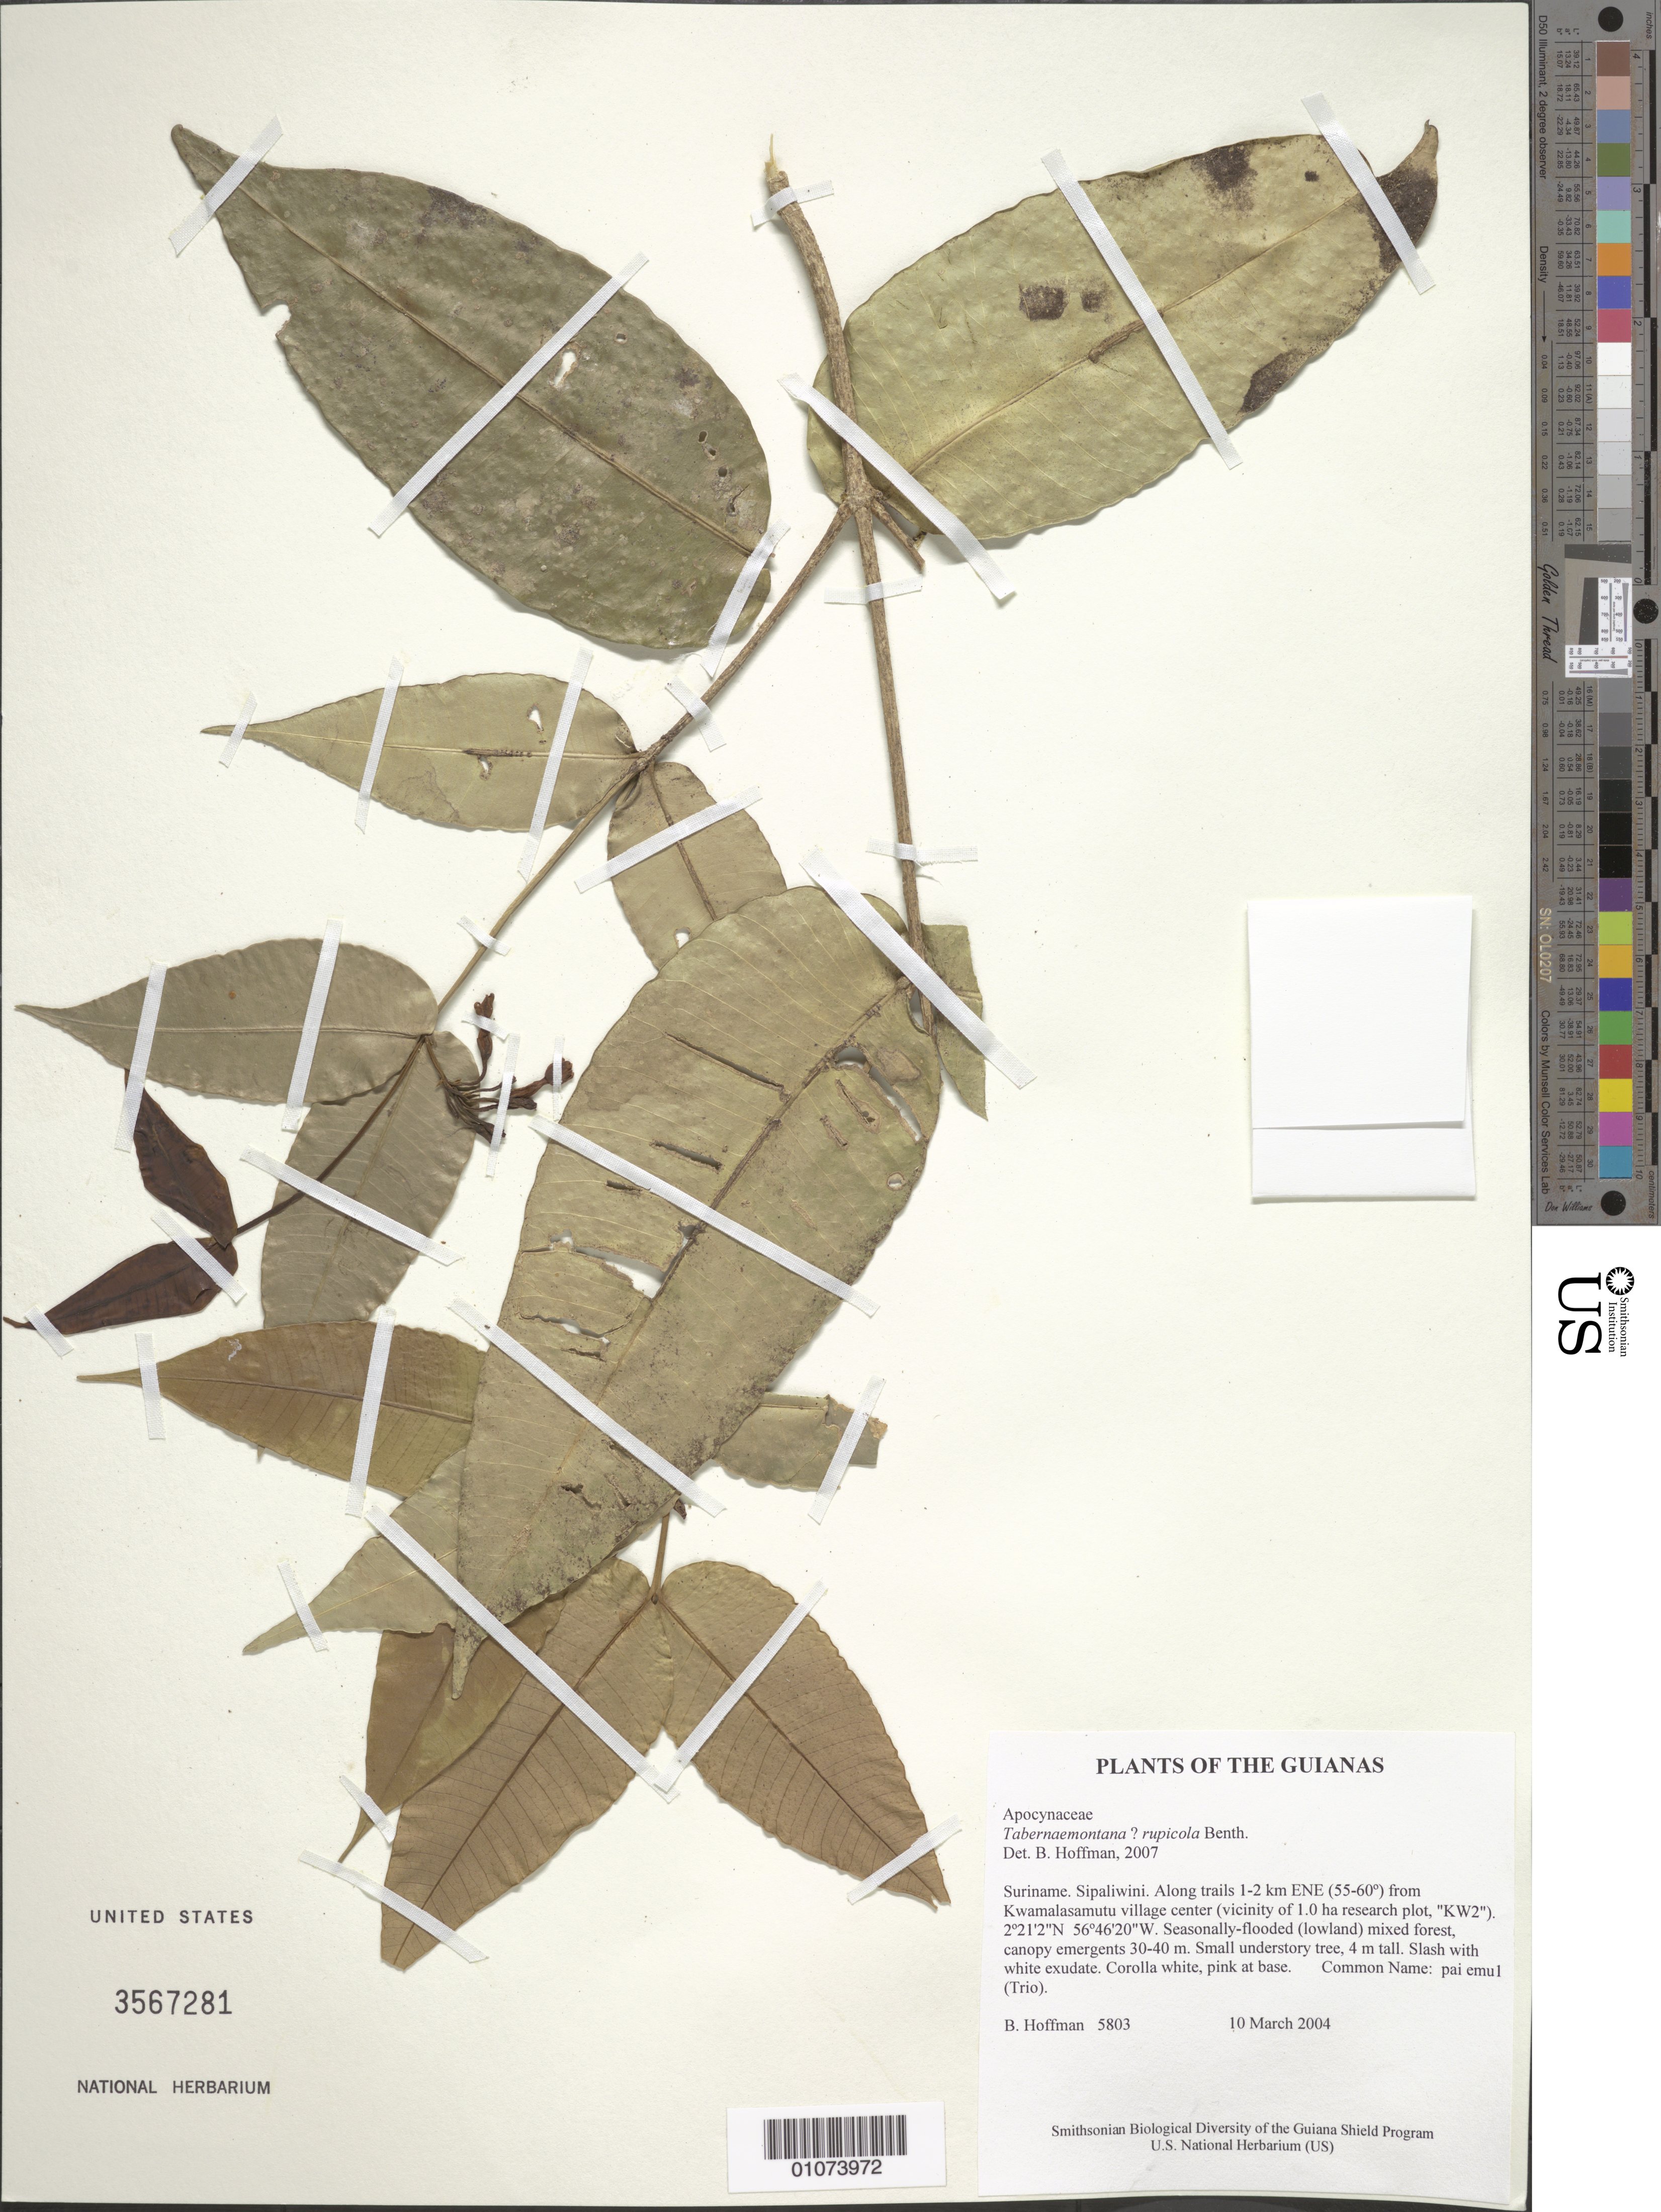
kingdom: Plantae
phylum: Tracheophyta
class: Magnoliopsida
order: Gentianales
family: Apocynaceae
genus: Tabernaemontana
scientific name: Tabernaemontana rupicola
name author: Benth.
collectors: B. Hoffman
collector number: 5803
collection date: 2004-03-10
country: Suriname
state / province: Sipaliwini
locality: Along trails 1-2 km ENE from Kwamalasamutu village centrer (vicinity of 1.0 ha research plot, "KW2").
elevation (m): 30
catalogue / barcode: US 3567281